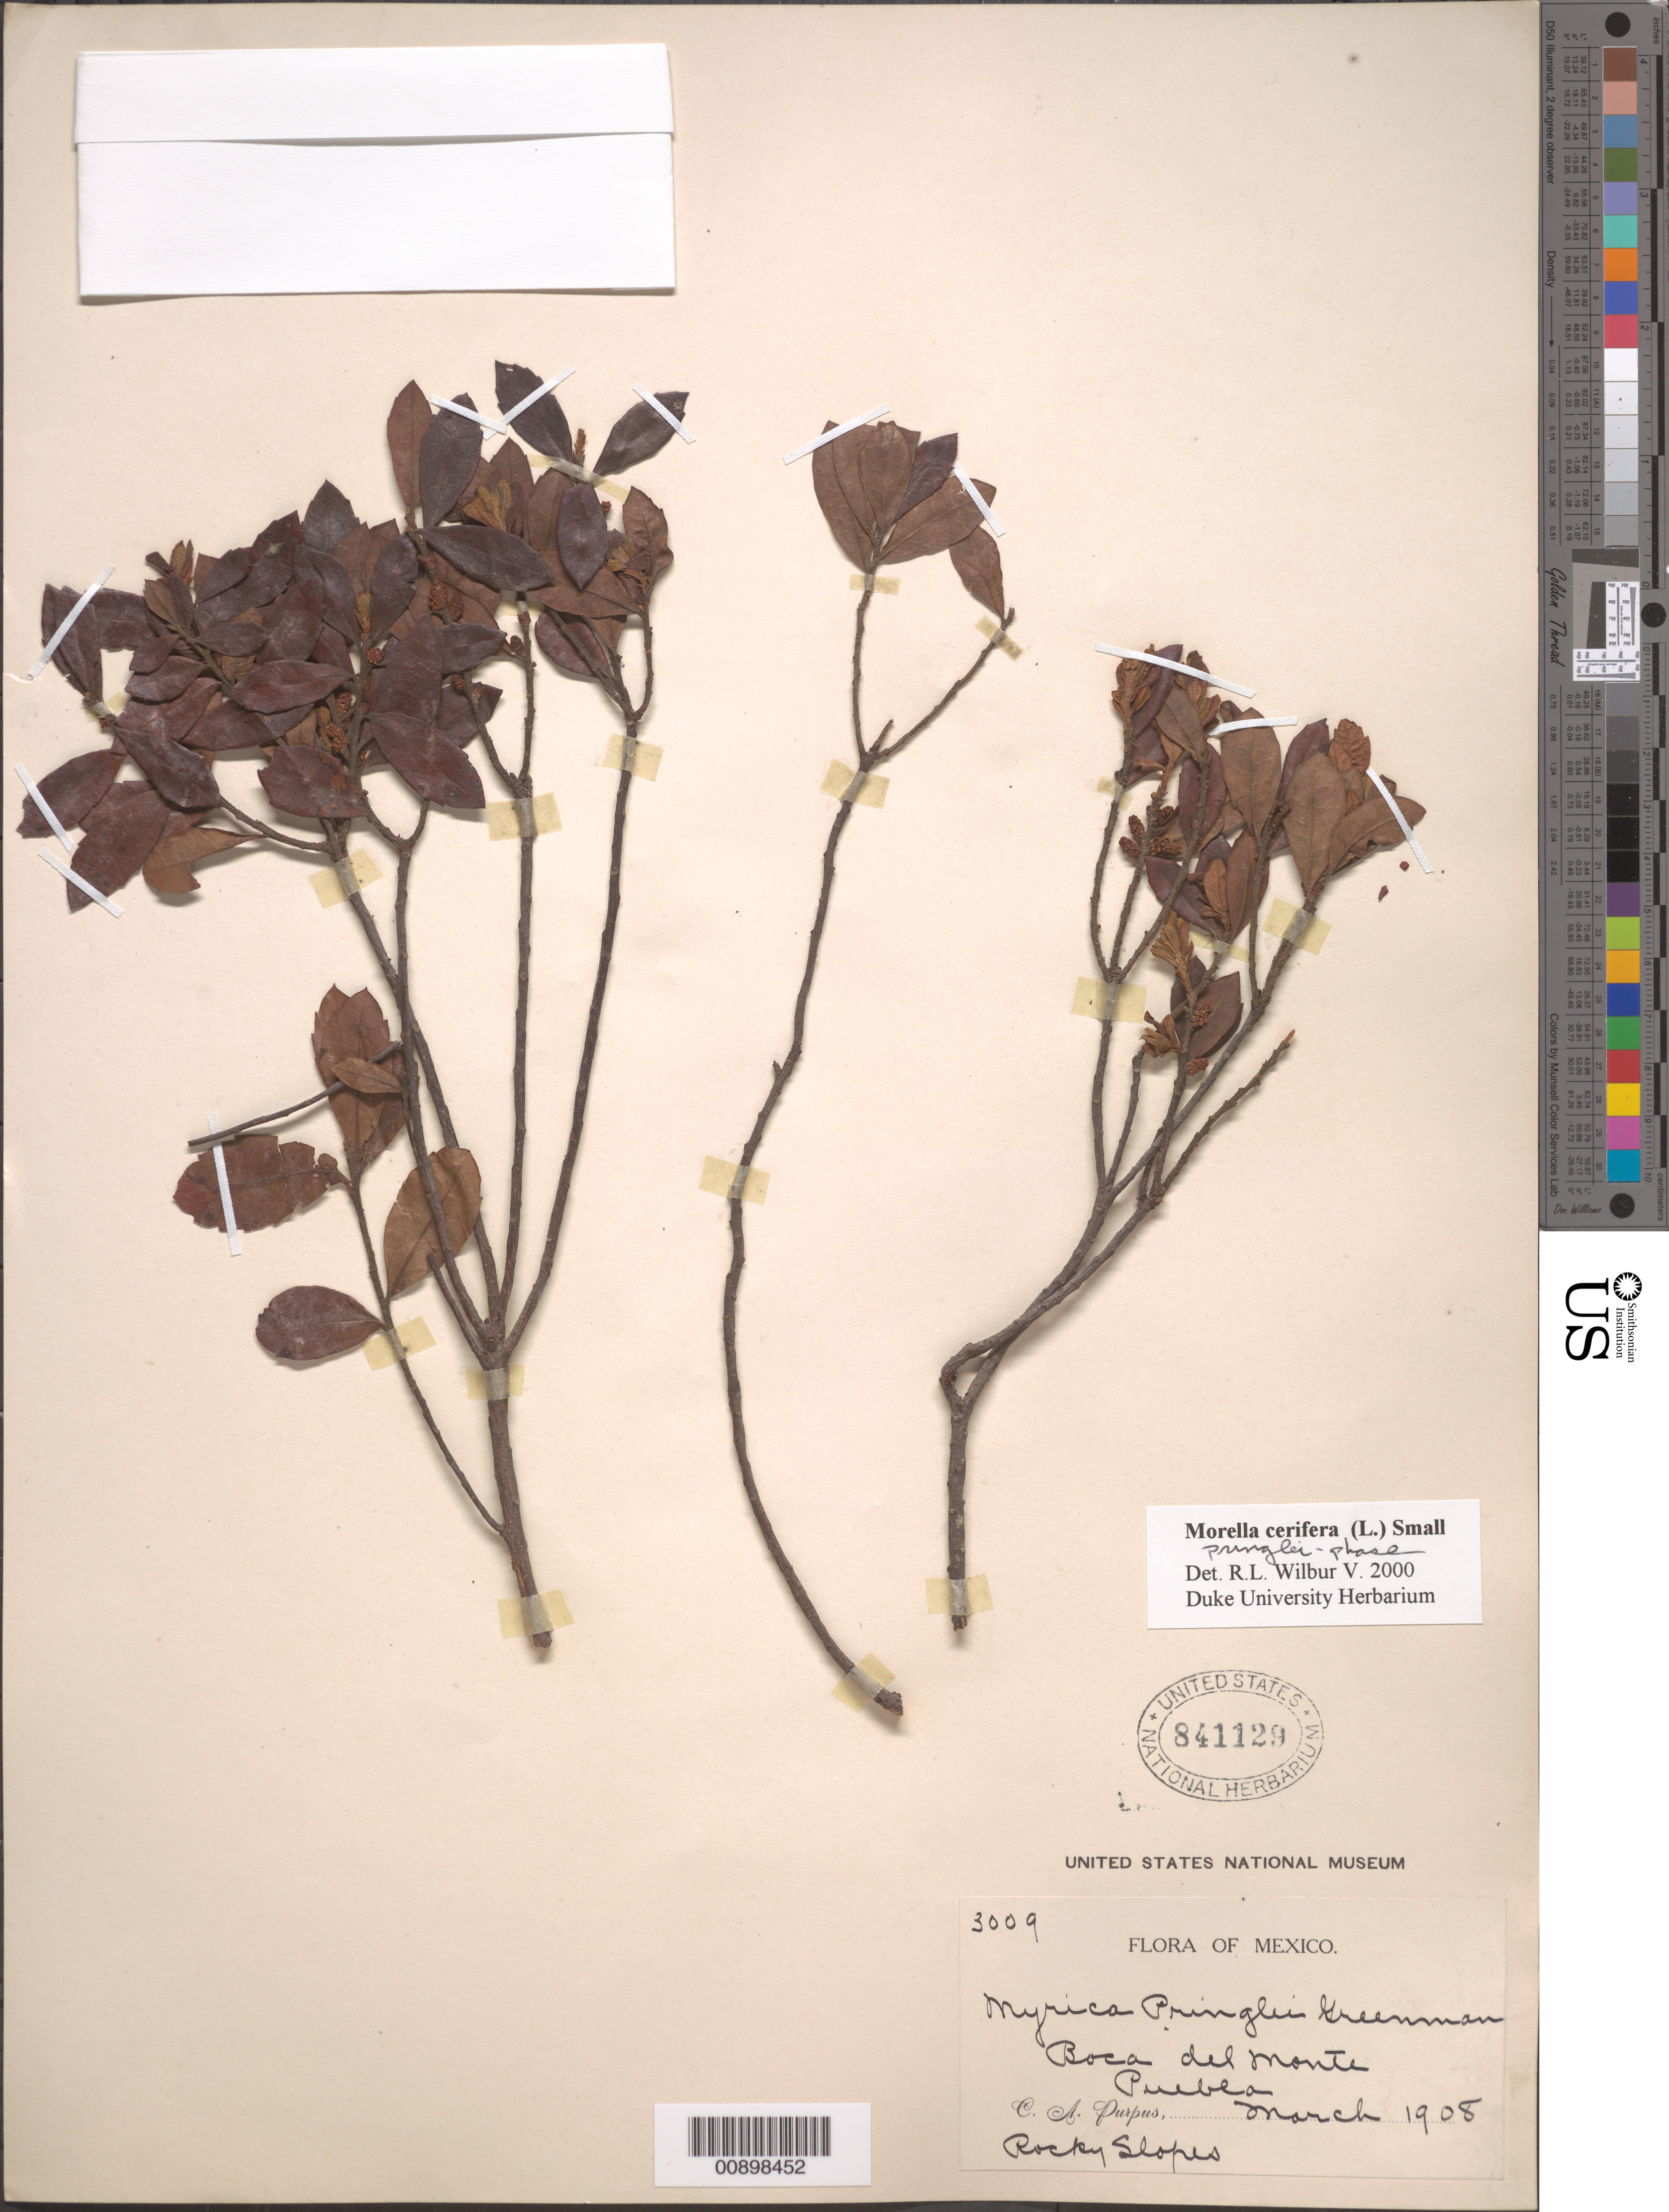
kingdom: Plantae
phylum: Tracheophyta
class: Magnoliopsida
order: Fagales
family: Myricaceae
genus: Morella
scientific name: Morella cerifera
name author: (L.) Small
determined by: Wilbur, R. L.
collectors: C. A. Purpus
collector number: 3009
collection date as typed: Mar 1908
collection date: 1908-03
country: Mexico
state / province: Puebla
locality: Boca del Monte, Puebla.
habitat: Rocky slopes.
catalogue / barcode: US 841129